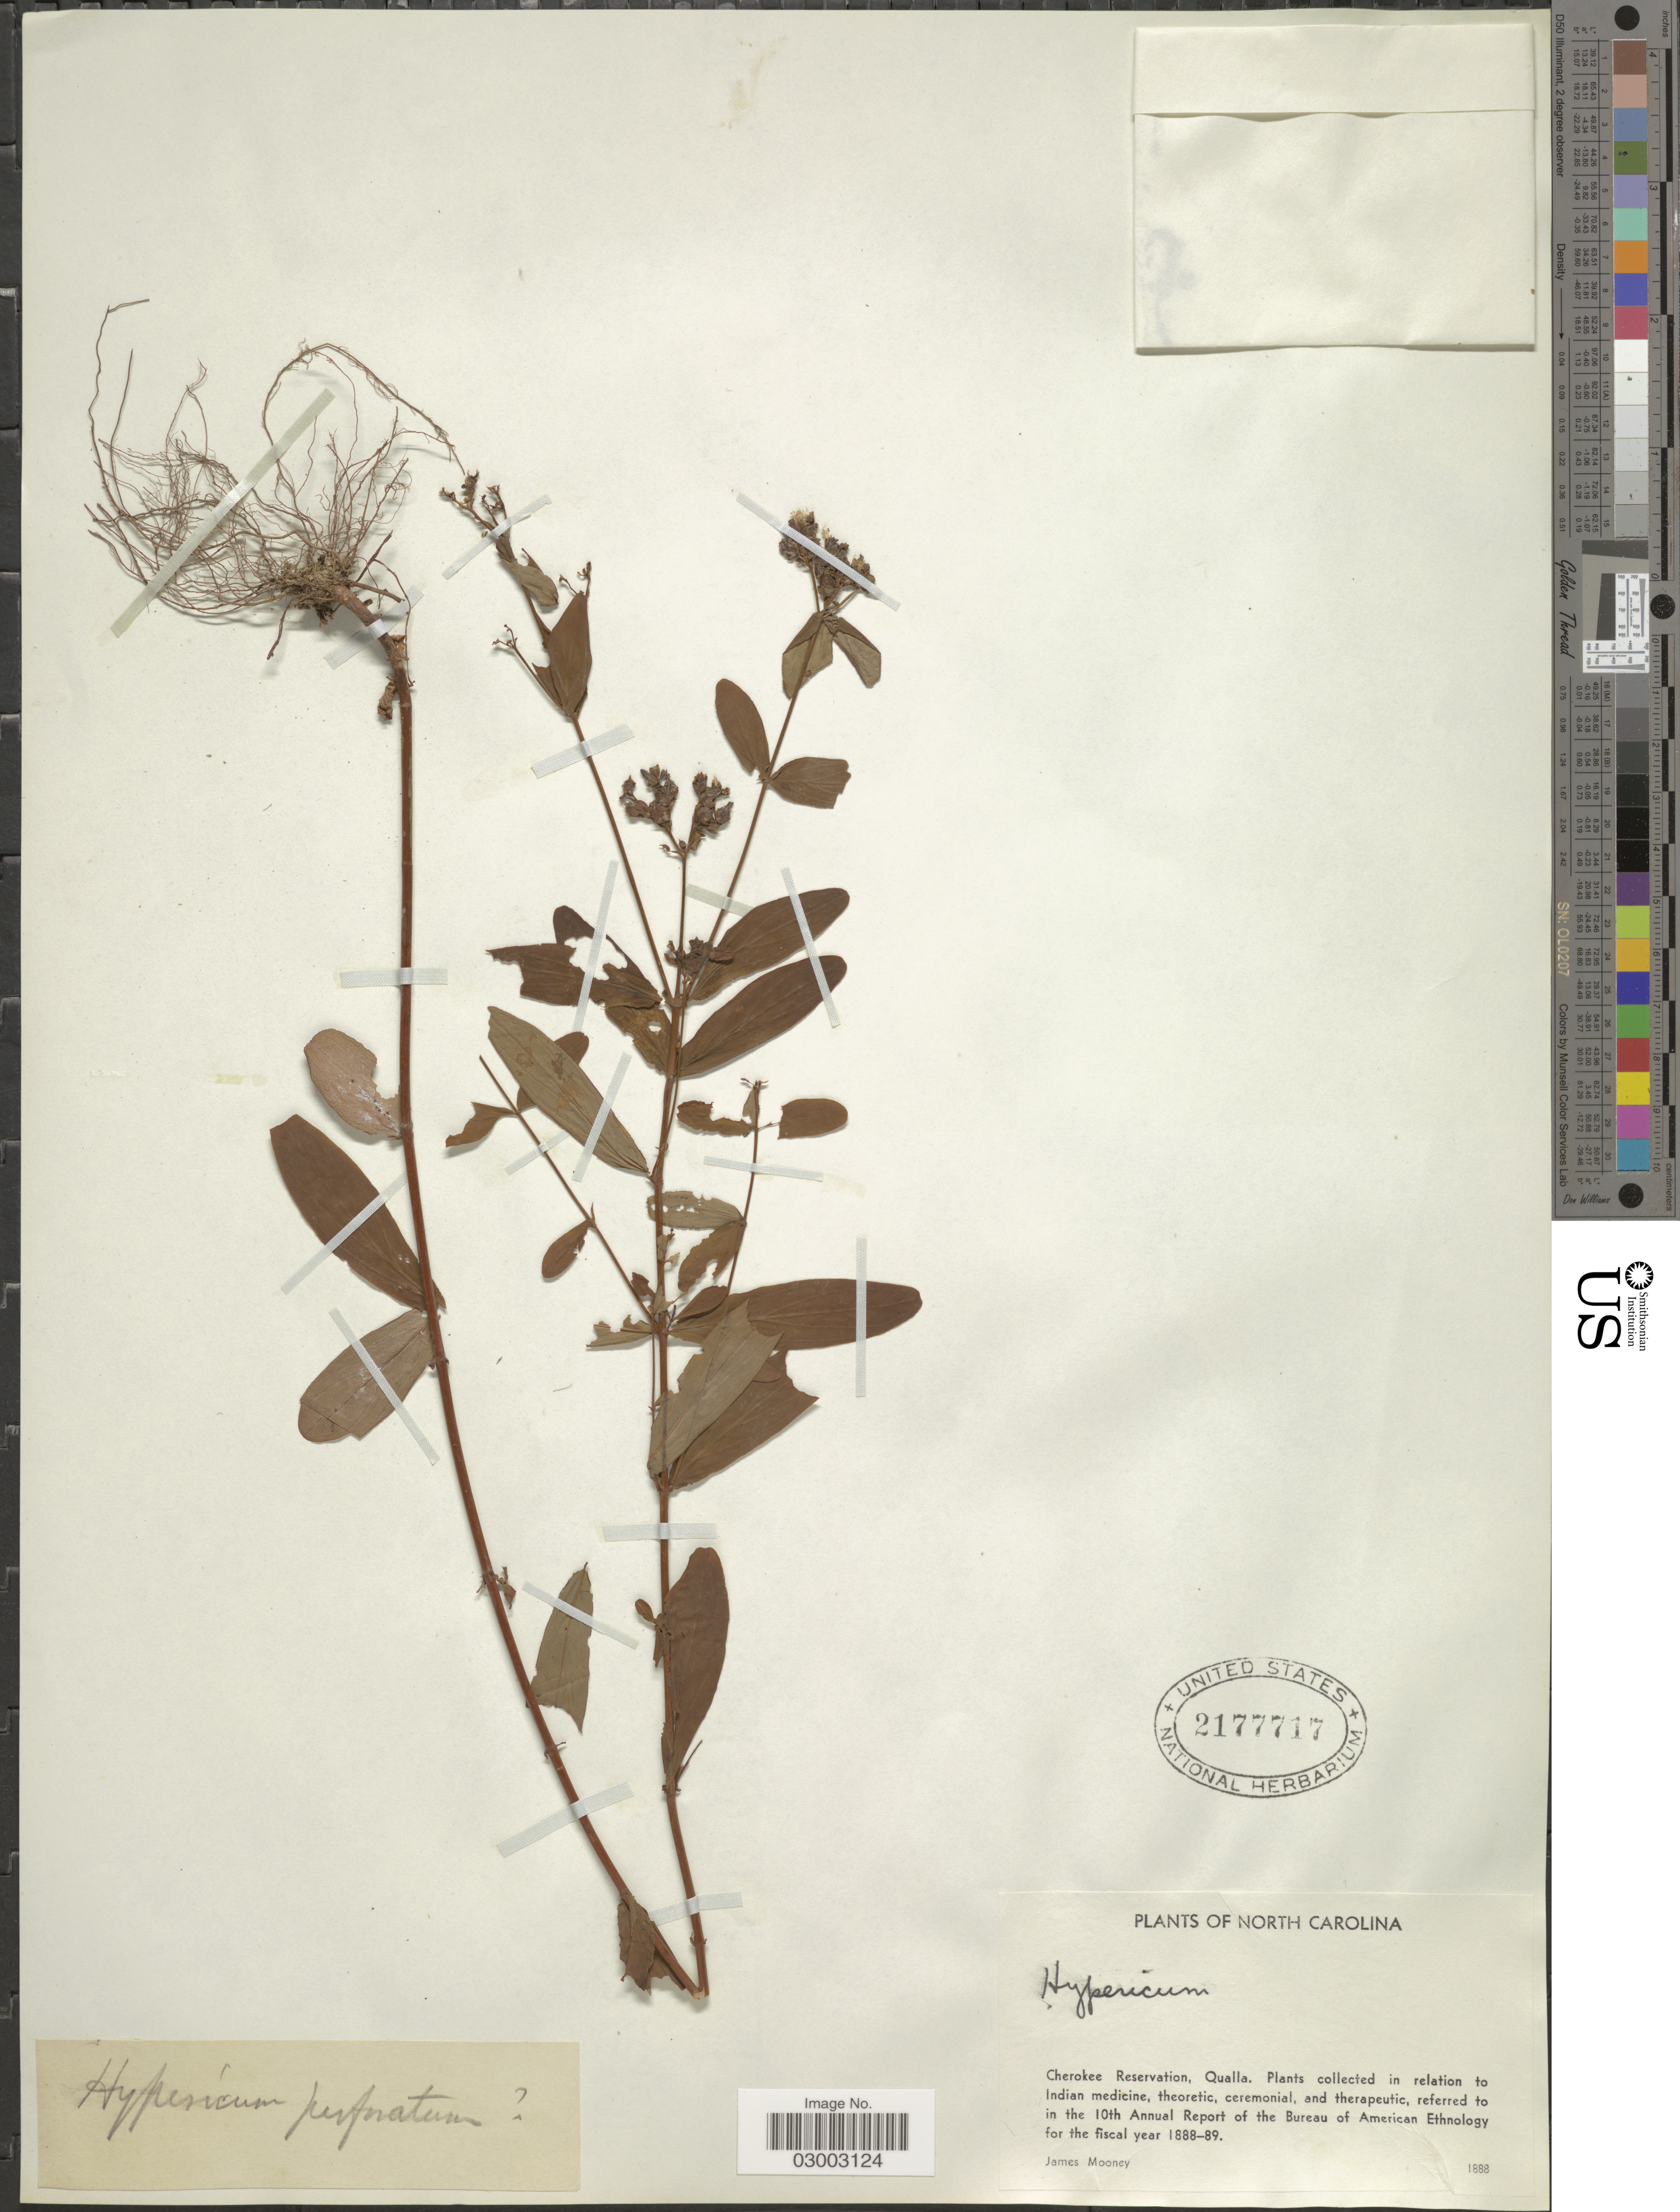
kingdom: Plantae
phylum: Tracheophyta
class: Magnoliopsida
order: Malpighiales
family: Hypericaceae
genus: Hypericum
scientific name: Hypericum sp.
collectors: J. Mooney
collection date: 1888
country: United States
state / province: North Carolina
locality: Cherokee Reservation, Qualla.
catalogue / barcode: US 2177717